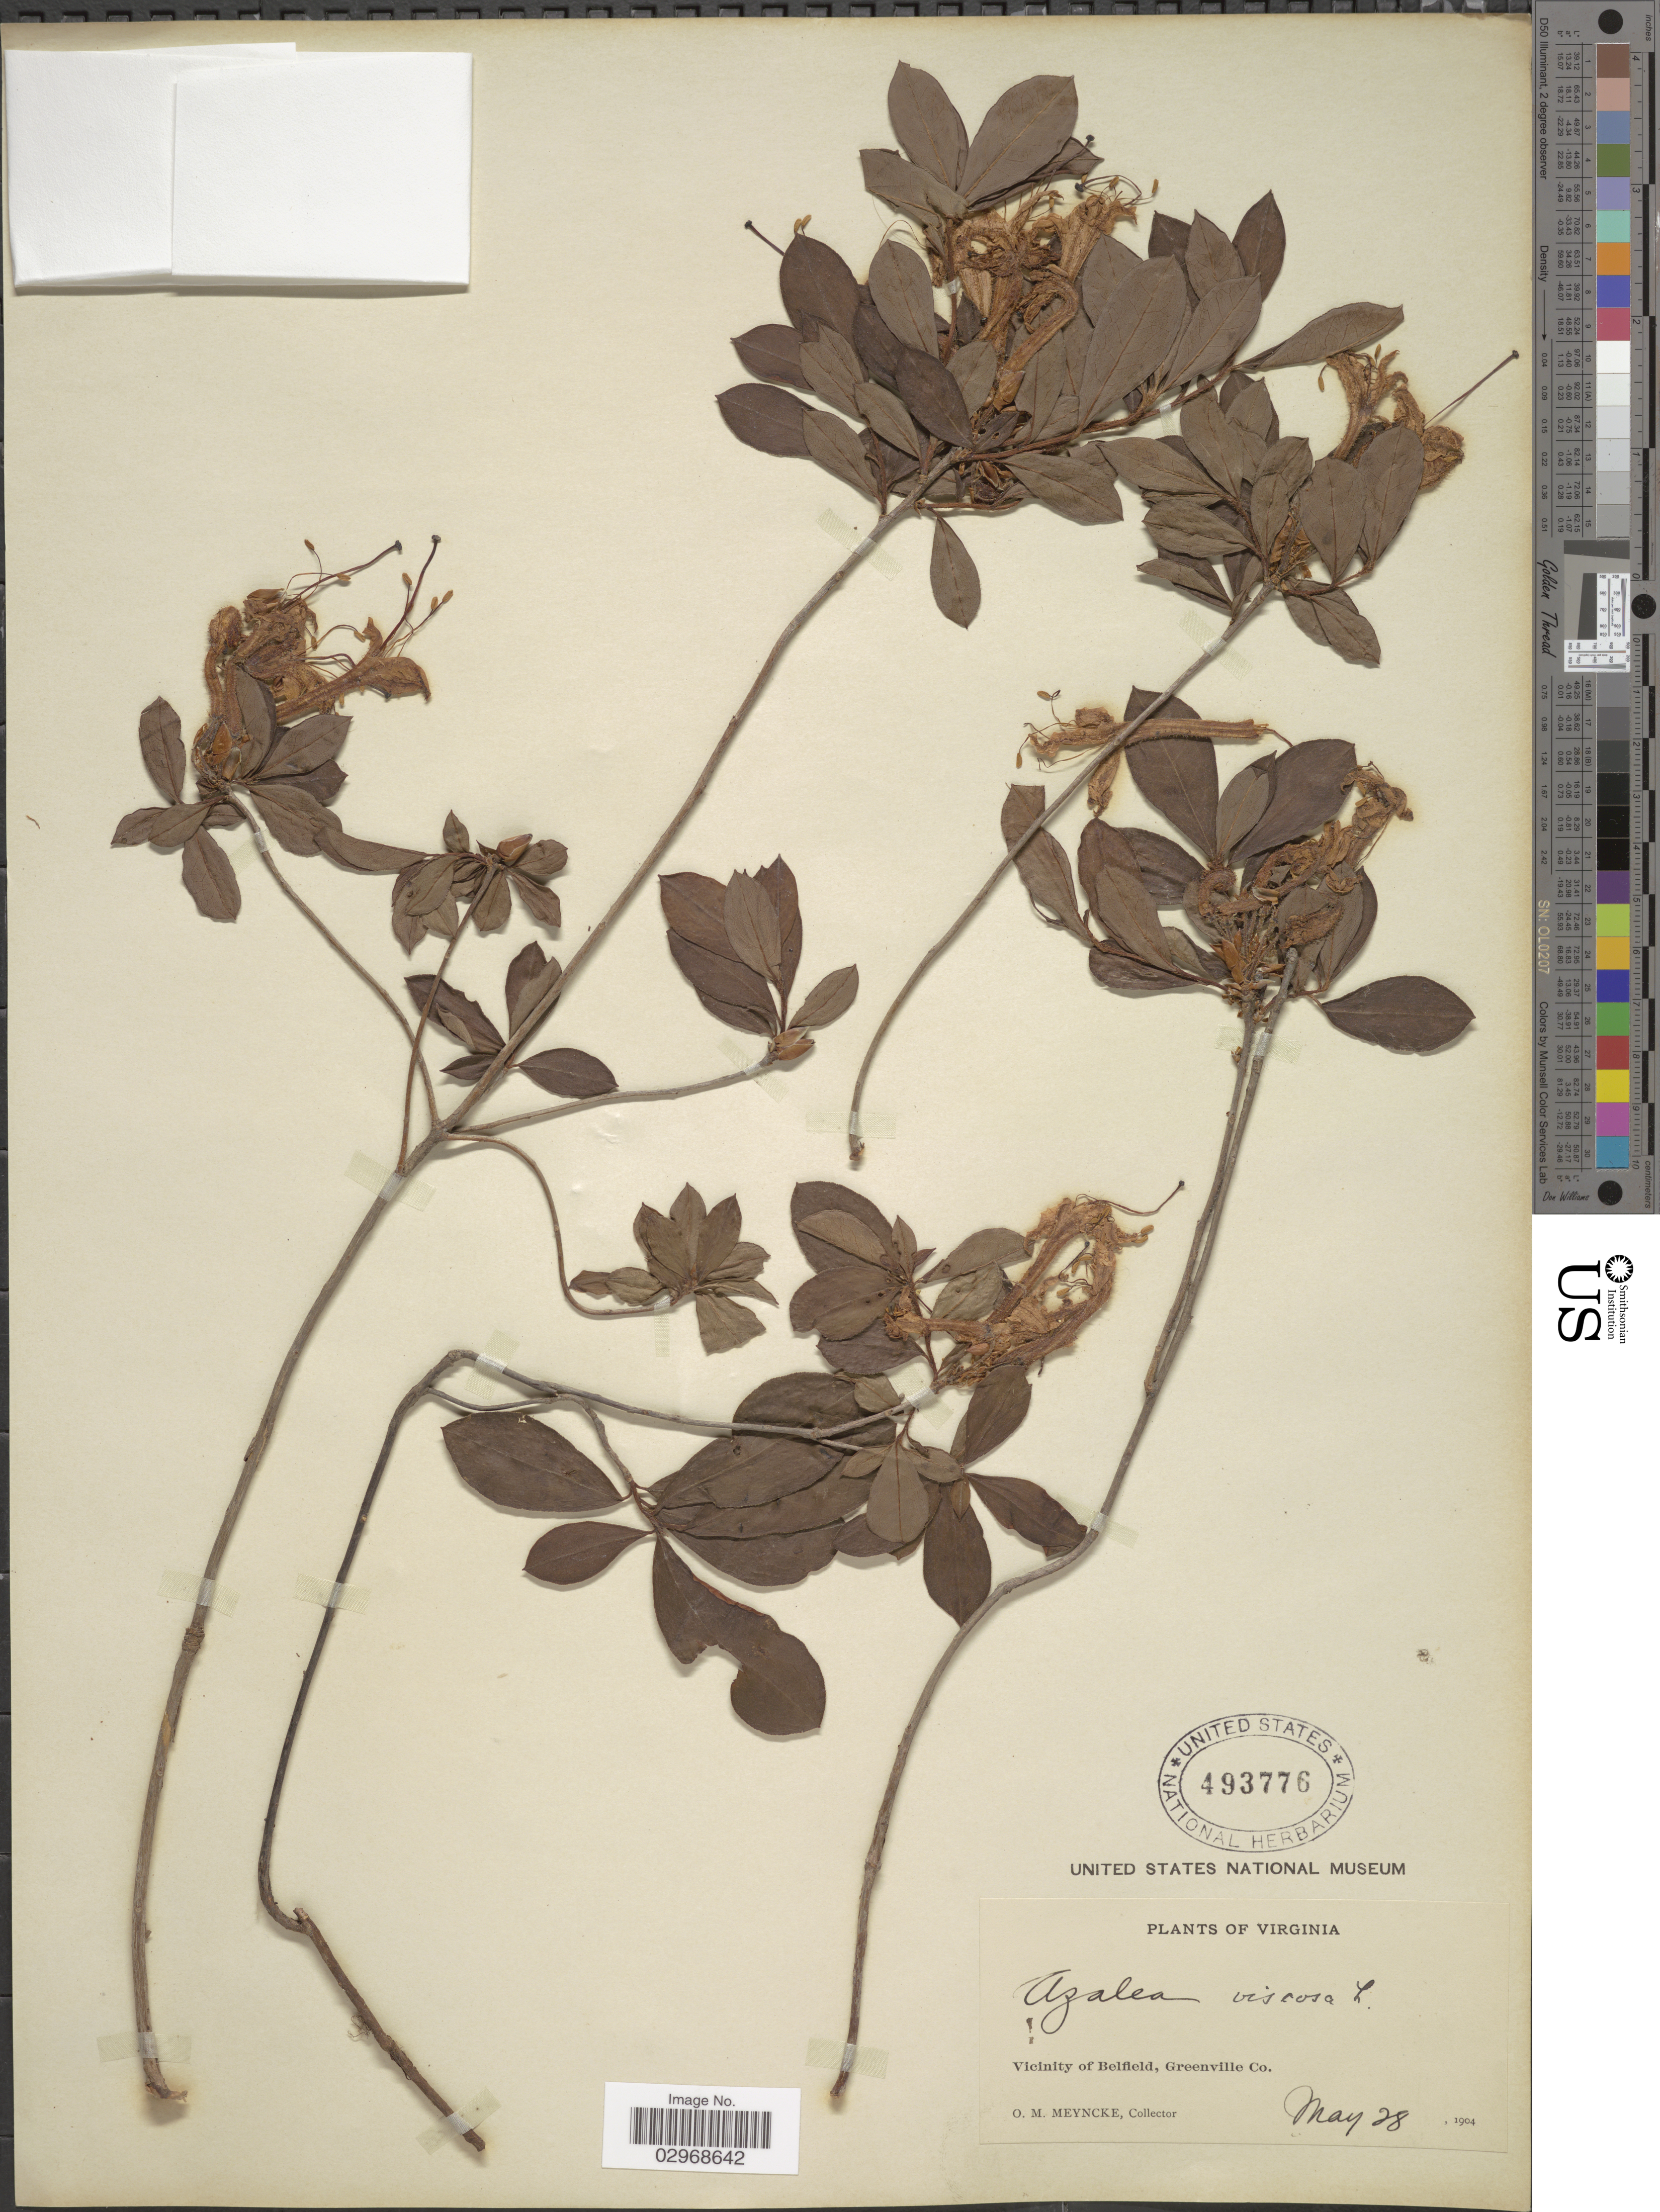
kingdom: Plantae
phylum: Tracheophyta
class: Magnoliopsida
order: Ericales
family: Ericaceae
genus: Rhododendron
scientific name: Rhododendron viscosum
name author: (L.) Torr.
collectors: O. Meyncke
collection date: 1904-05-28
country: United States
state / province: Virginia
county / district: Greensville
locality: Vicinity of Belfield, Greenville Co.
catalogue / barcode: US 493776